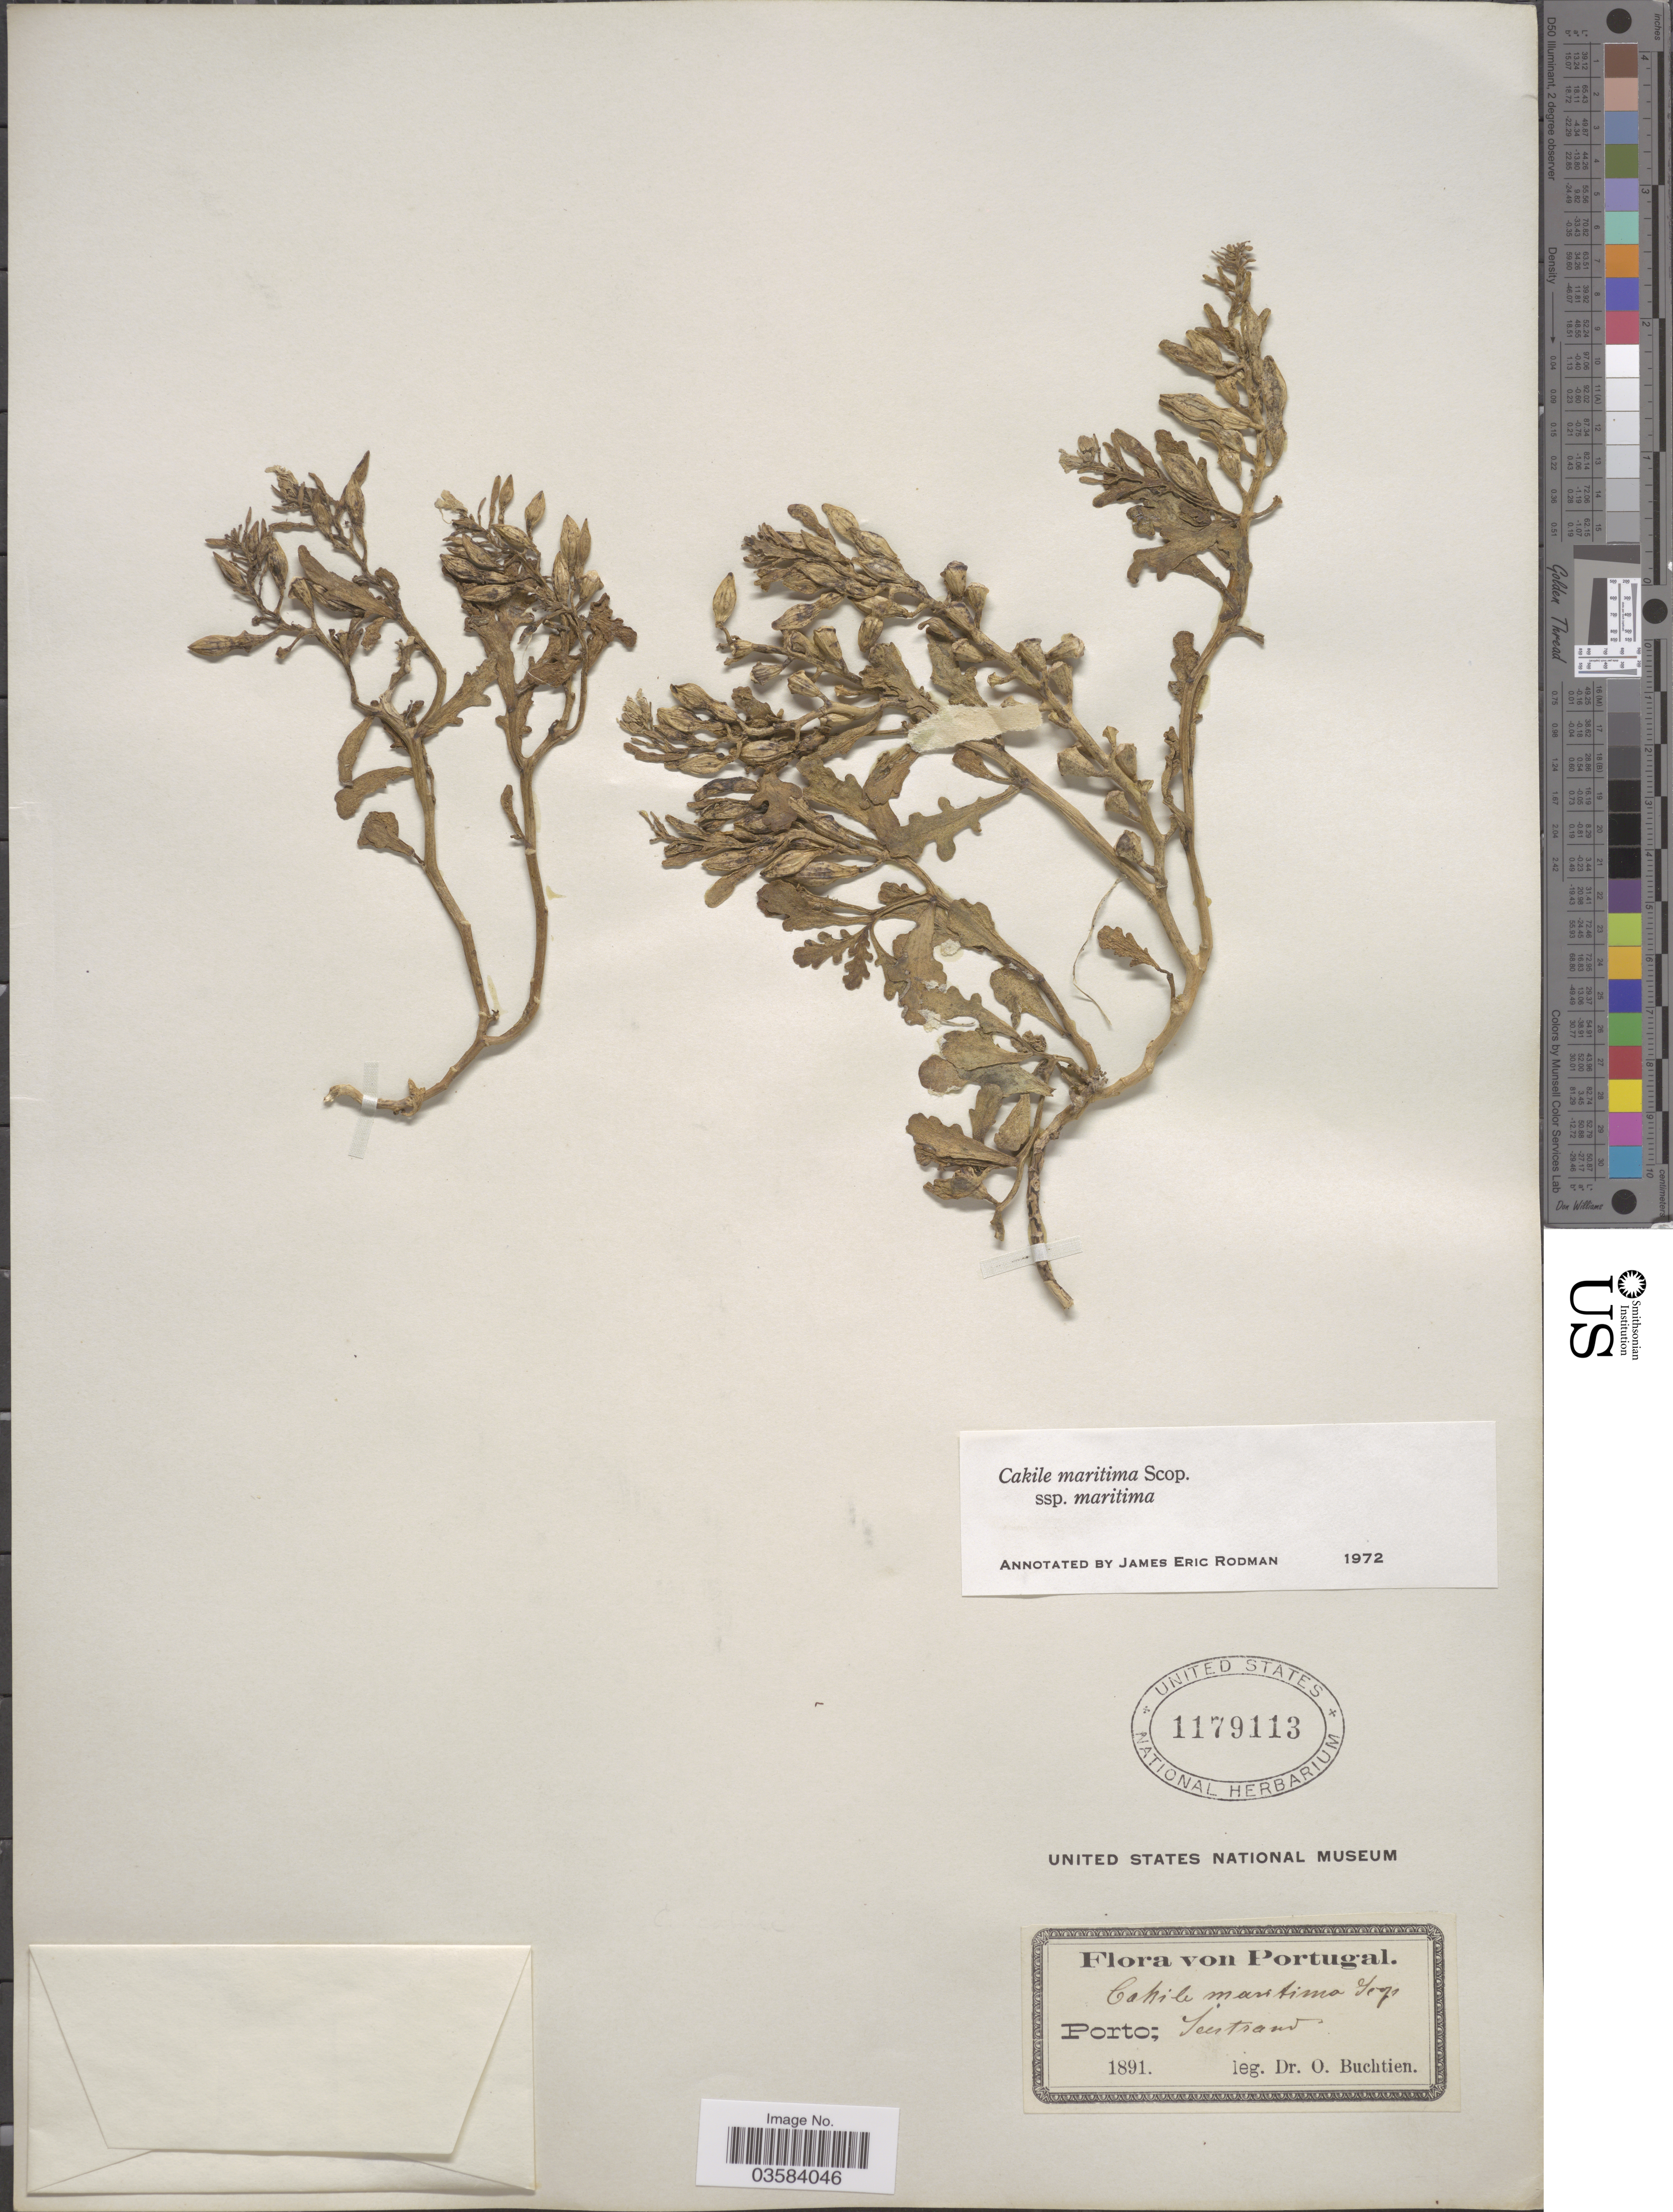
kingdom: Plantae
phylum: Tracheophyta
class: Magnoliopsida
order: Brassicales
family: Brassicaceae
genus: Cakile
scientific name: Cakile maritima subsp. maritima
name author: Scop.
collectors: O. Buchtien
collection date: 1891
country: Portugal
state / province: Porto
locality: Seestrand.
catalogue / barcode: US 1179113